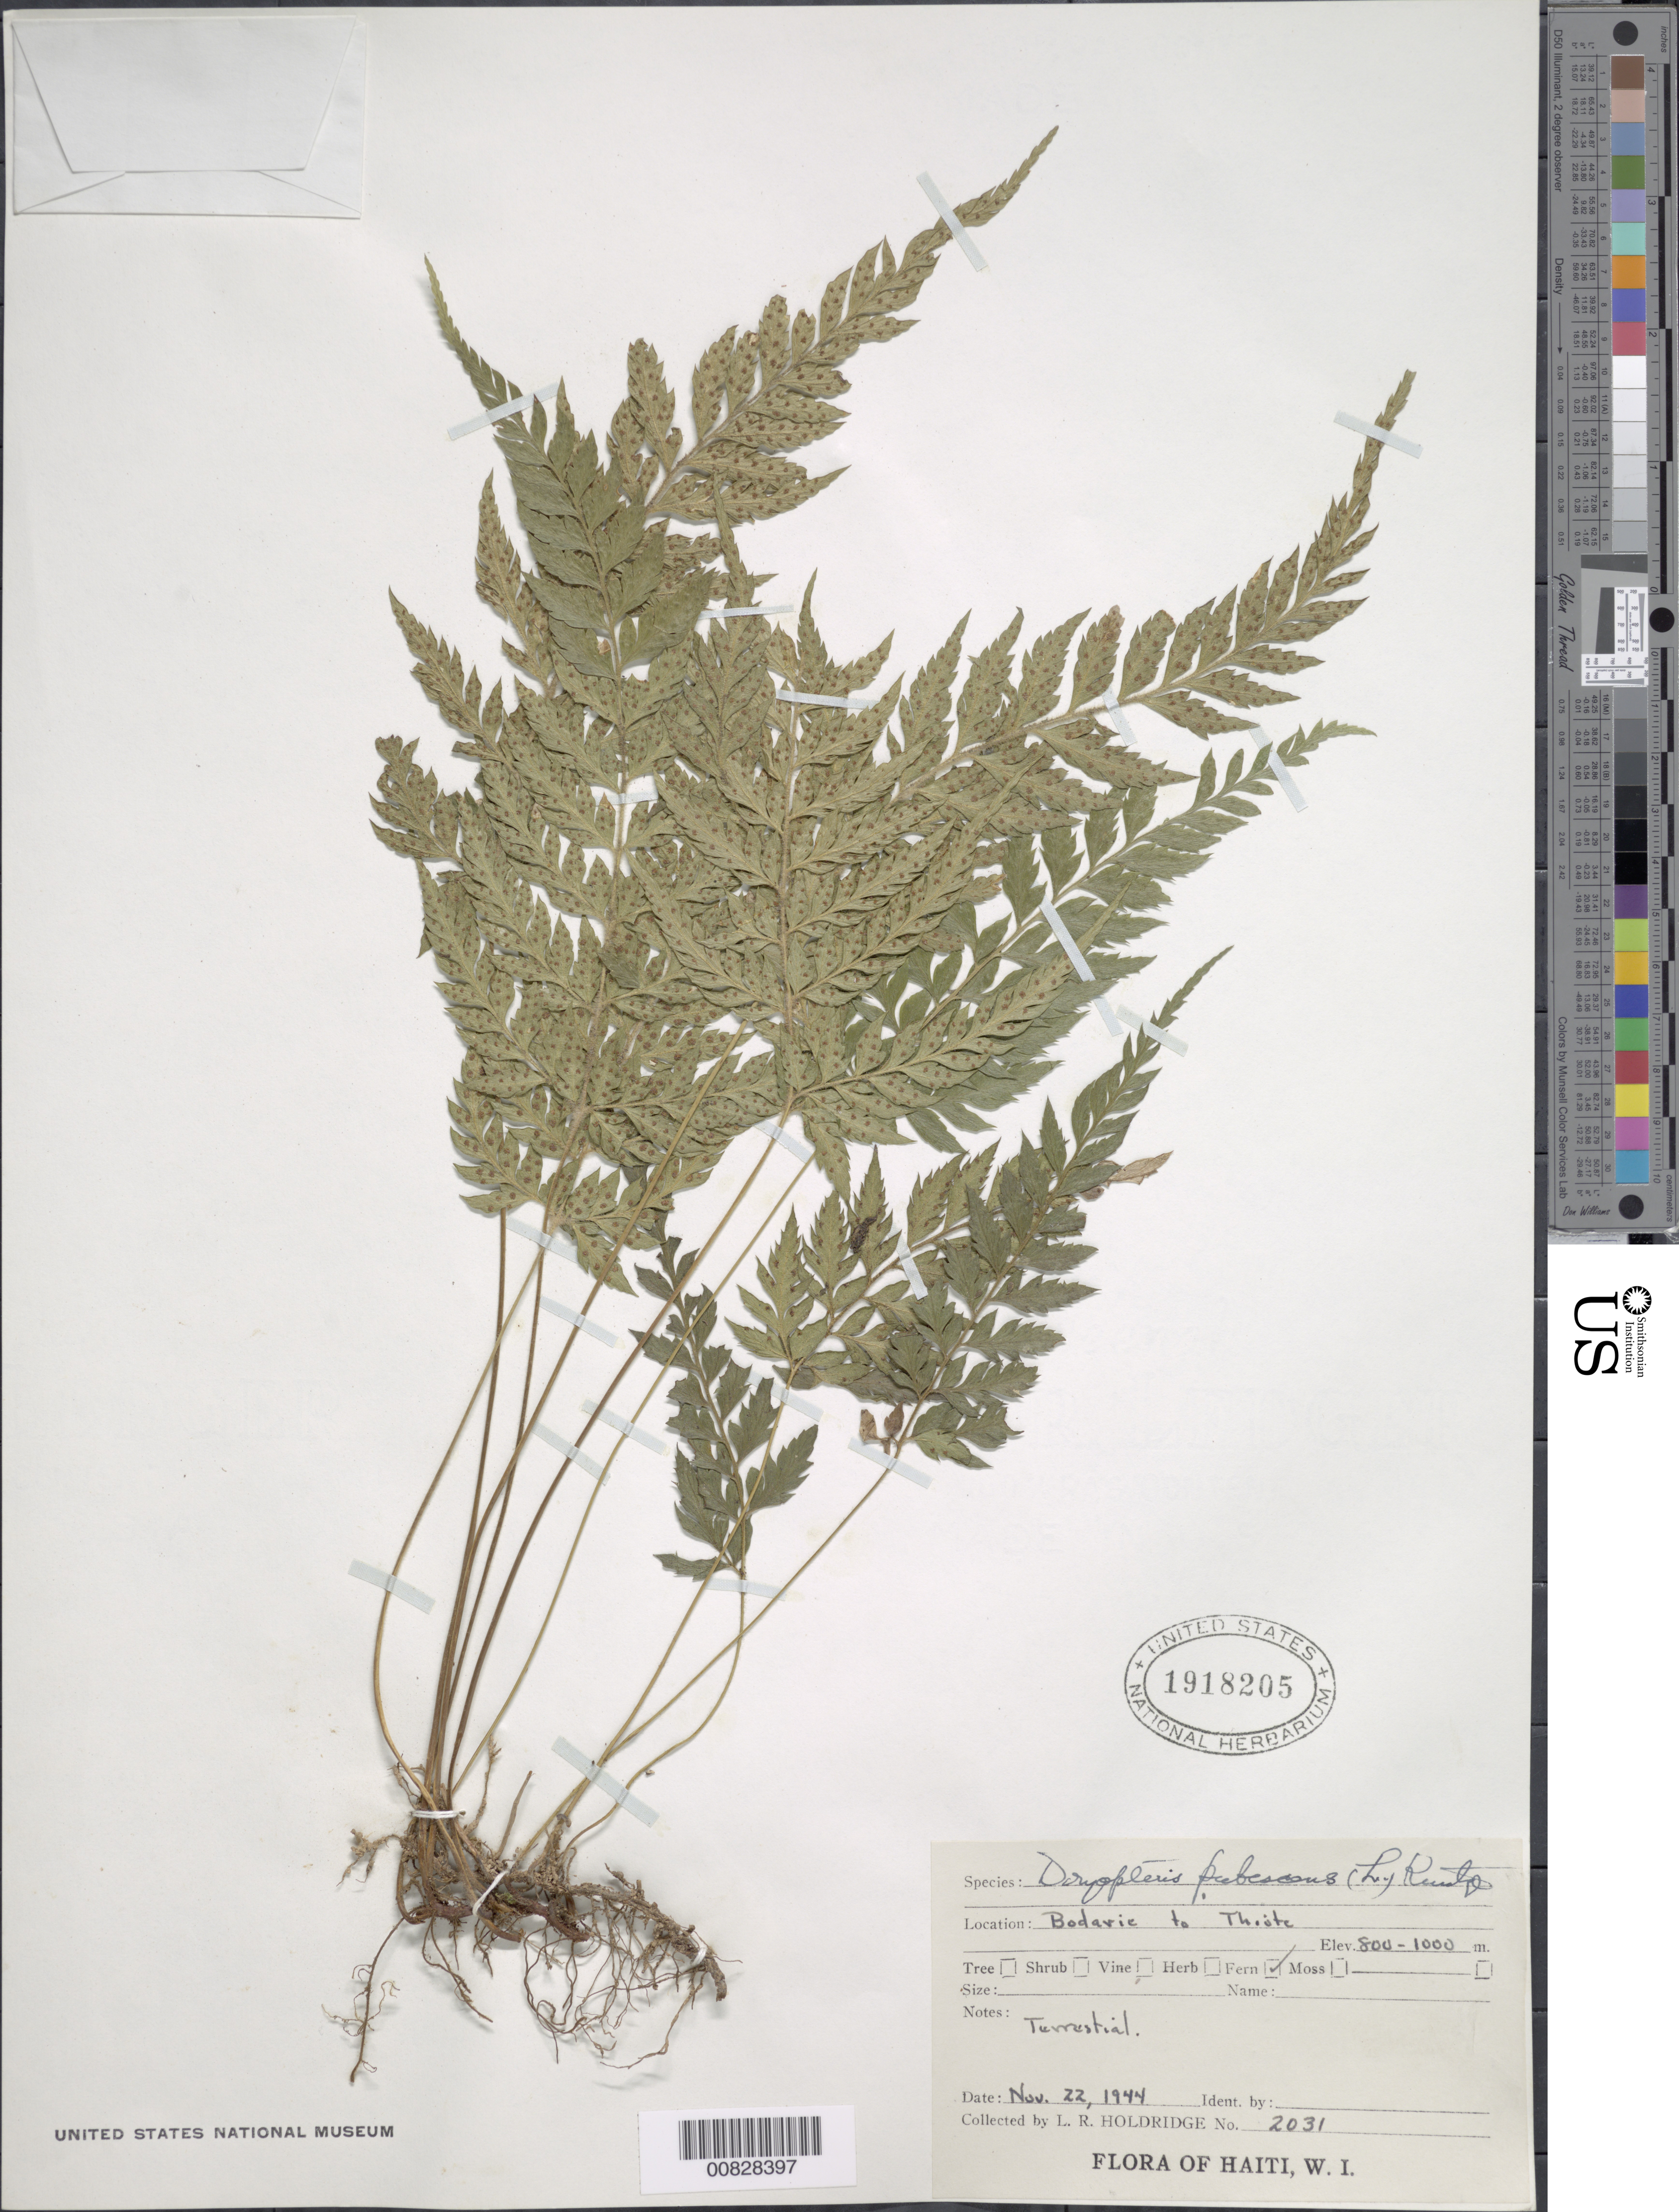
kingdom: Plantae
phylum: Tracheophyta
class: Polypodiopsida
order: Polypodiales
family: Dryopteridaceae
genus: Polystichopsis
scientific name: Polystichopsis pubescens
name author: (L.) C.V. Morton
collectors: L. Holdridge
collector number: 2031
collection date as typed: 22 Nov 1944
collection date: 1944-11-22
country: Haiti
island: Hispaniola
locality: Bodaarie to Thiste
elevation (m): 800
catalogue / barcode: US 1918205